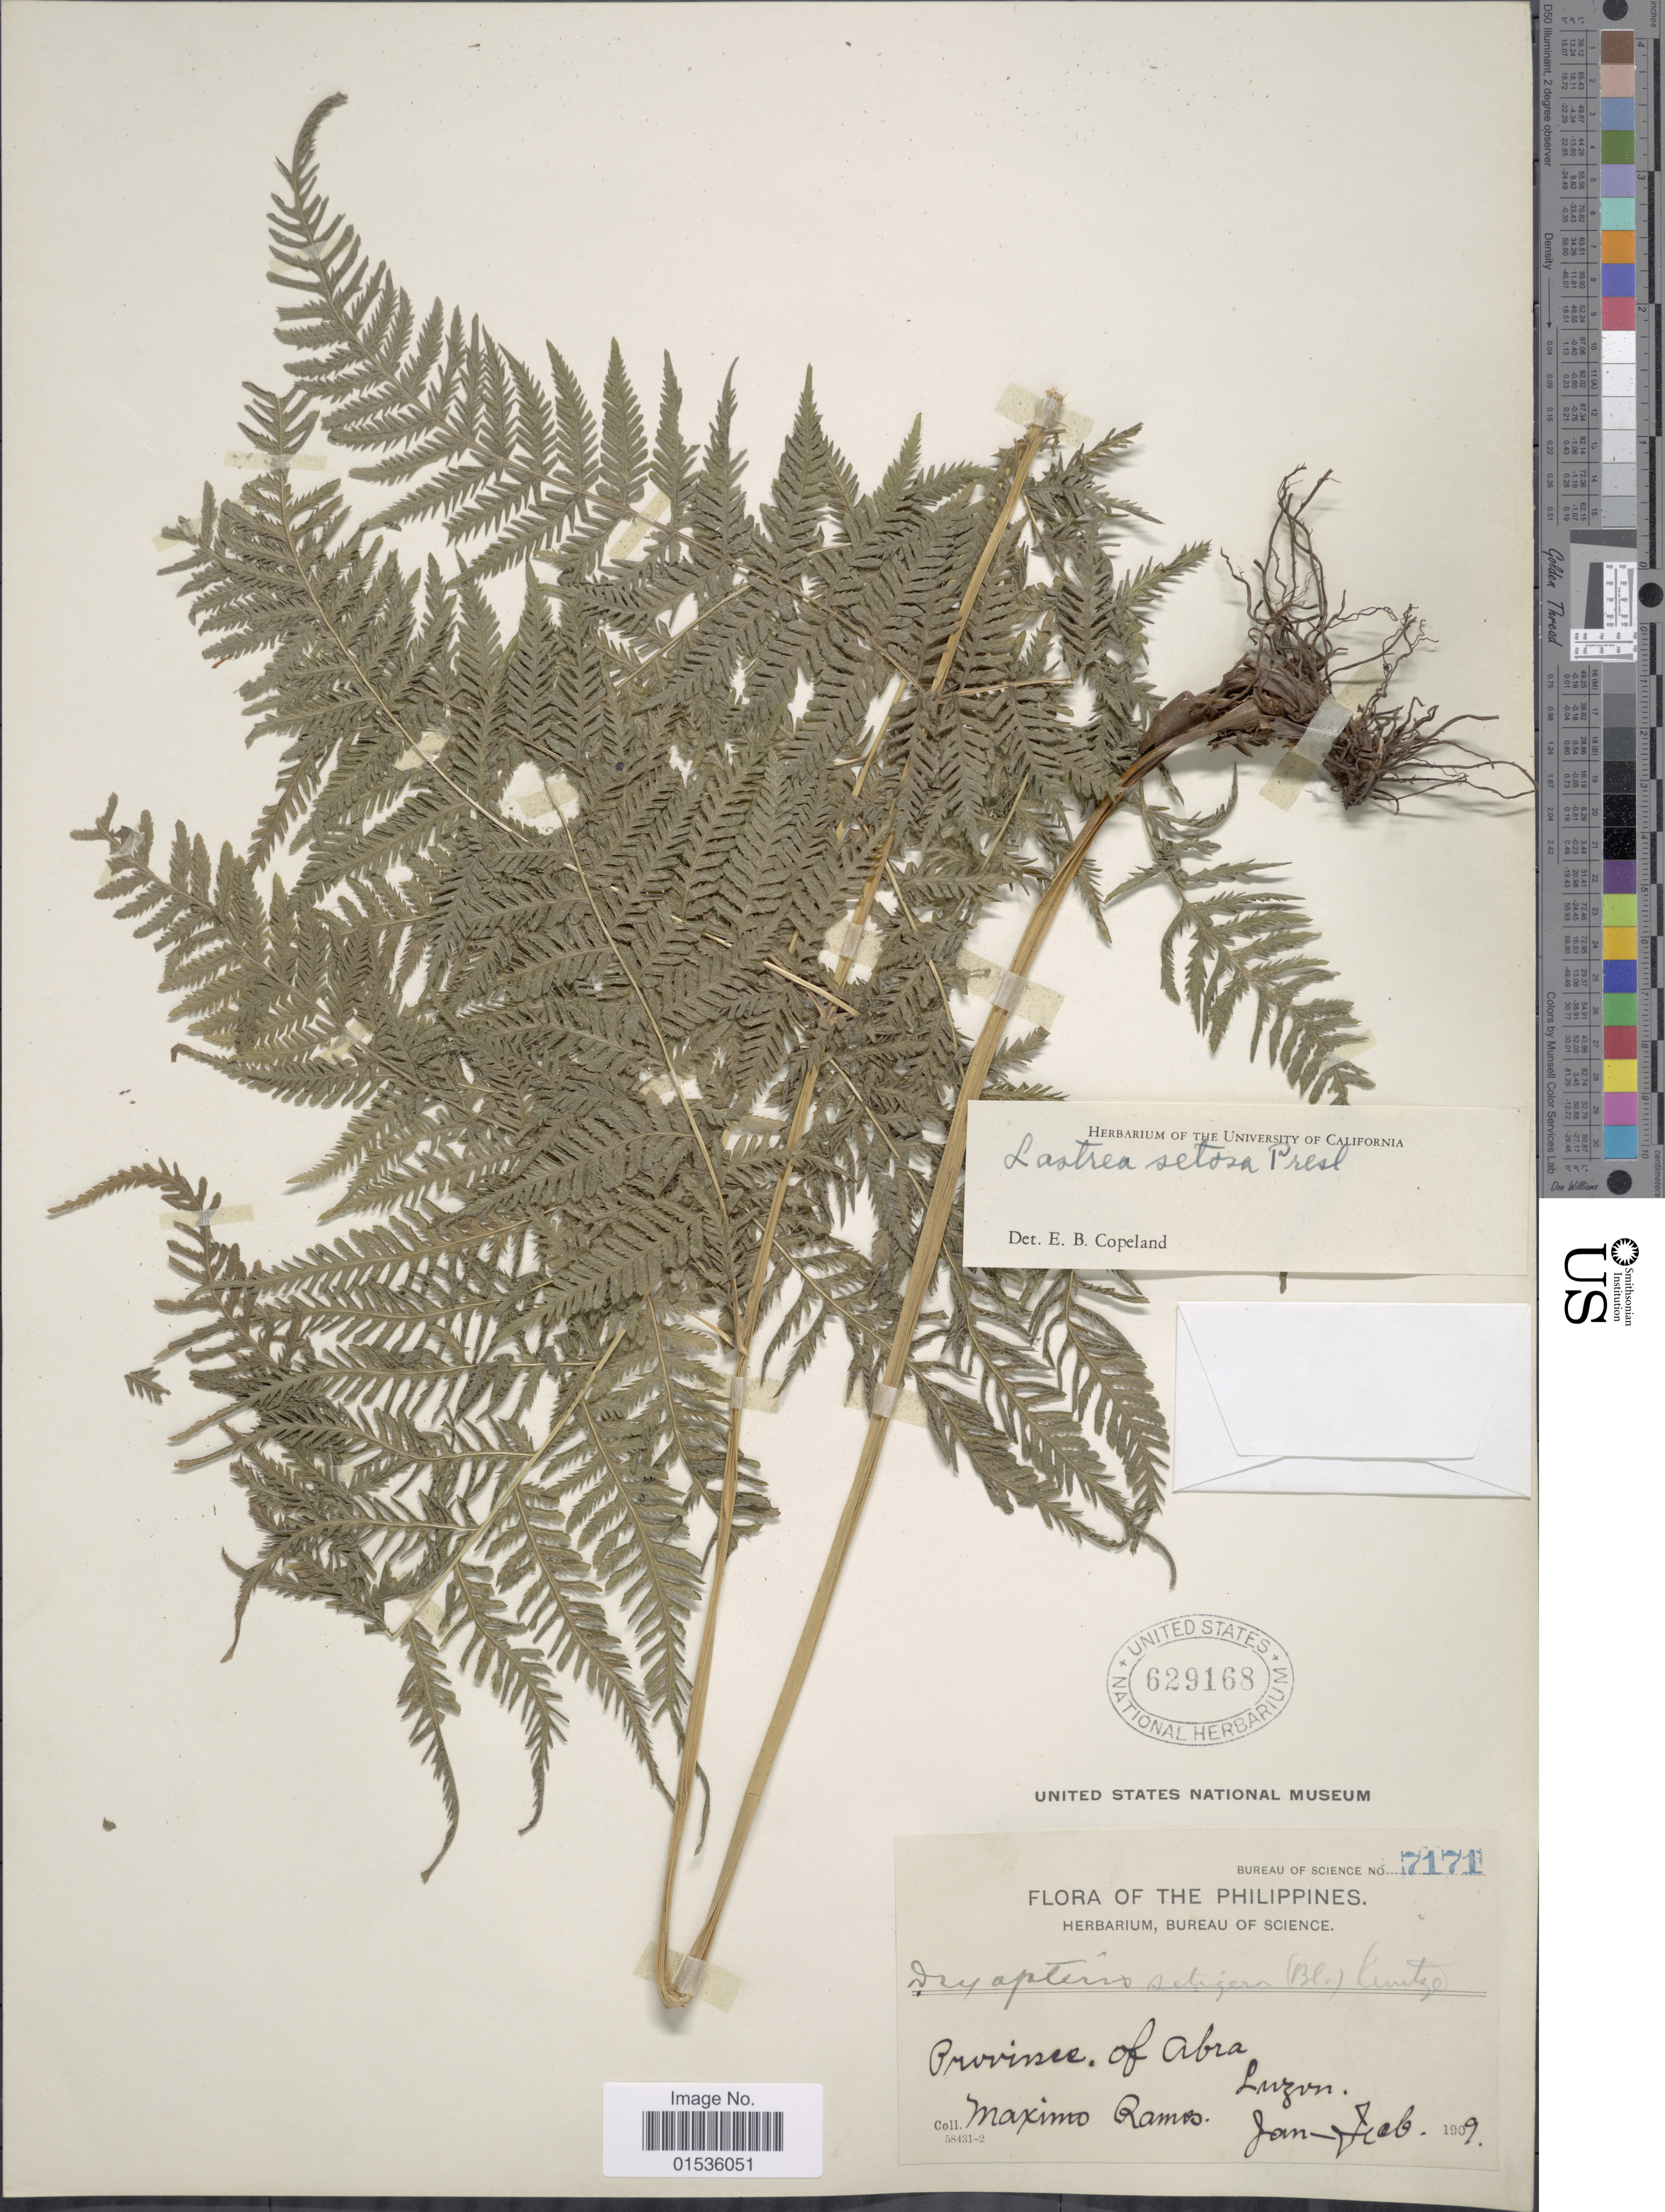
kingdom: Plantae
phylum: Tracheophyta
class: Polypodiopsida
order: Polypodiales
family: Thelypteridaceae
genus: Macrothelypteris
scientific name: Macrothelypteris torresiana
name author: (Gaudich.) Ching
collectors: M. Ramos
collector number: Bureau of science 7171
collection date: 1909-01/1909-02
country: Philippines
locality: Philippines, Province of Abra, Luzon.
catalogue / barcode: US 629168